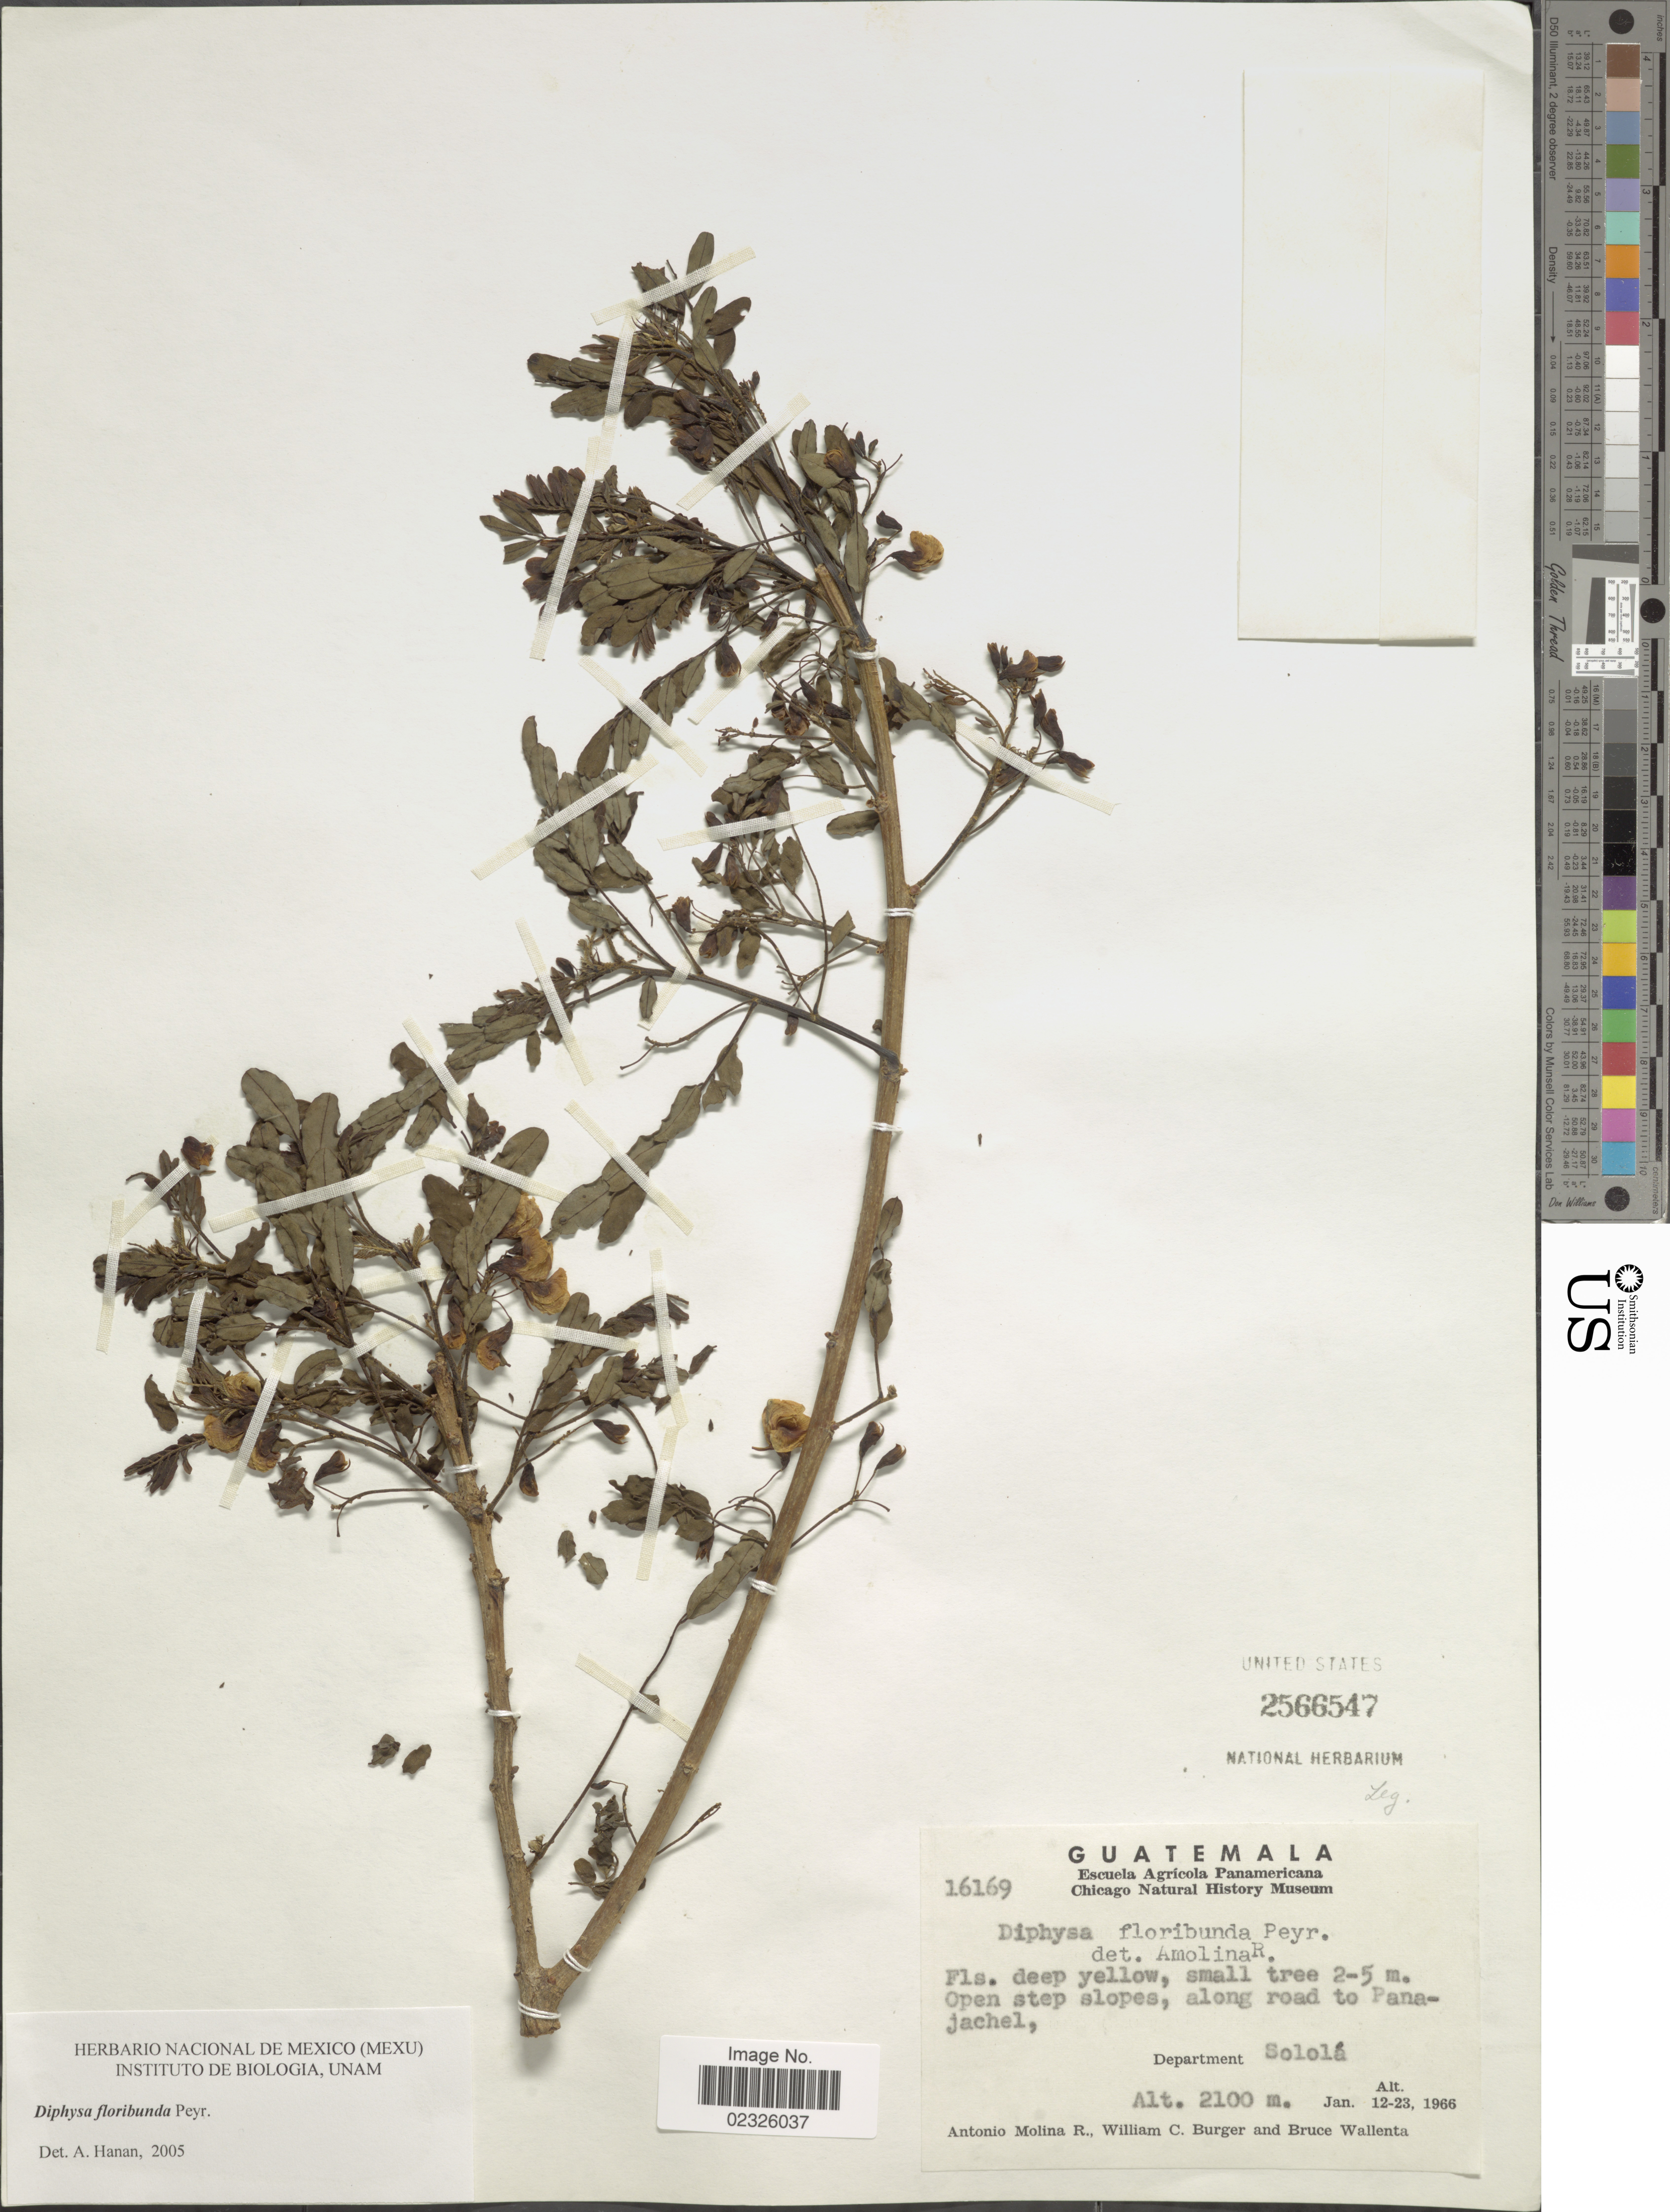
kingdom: Plantae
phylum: Tracheophyta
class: Magnoliopsida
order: Fabales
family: Fabaceae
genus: Diphysa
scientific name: Diphysa floribunda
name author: Peyr.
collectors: A. Molina R., W. Burger & B. Wallenta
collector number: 16169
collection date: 1966-01-12/1966-01-23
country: Guatemala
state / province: Sololá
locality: Open step slopes, along road to Panajachel, Department Sololá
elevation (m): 2100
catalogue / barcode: US 2566547